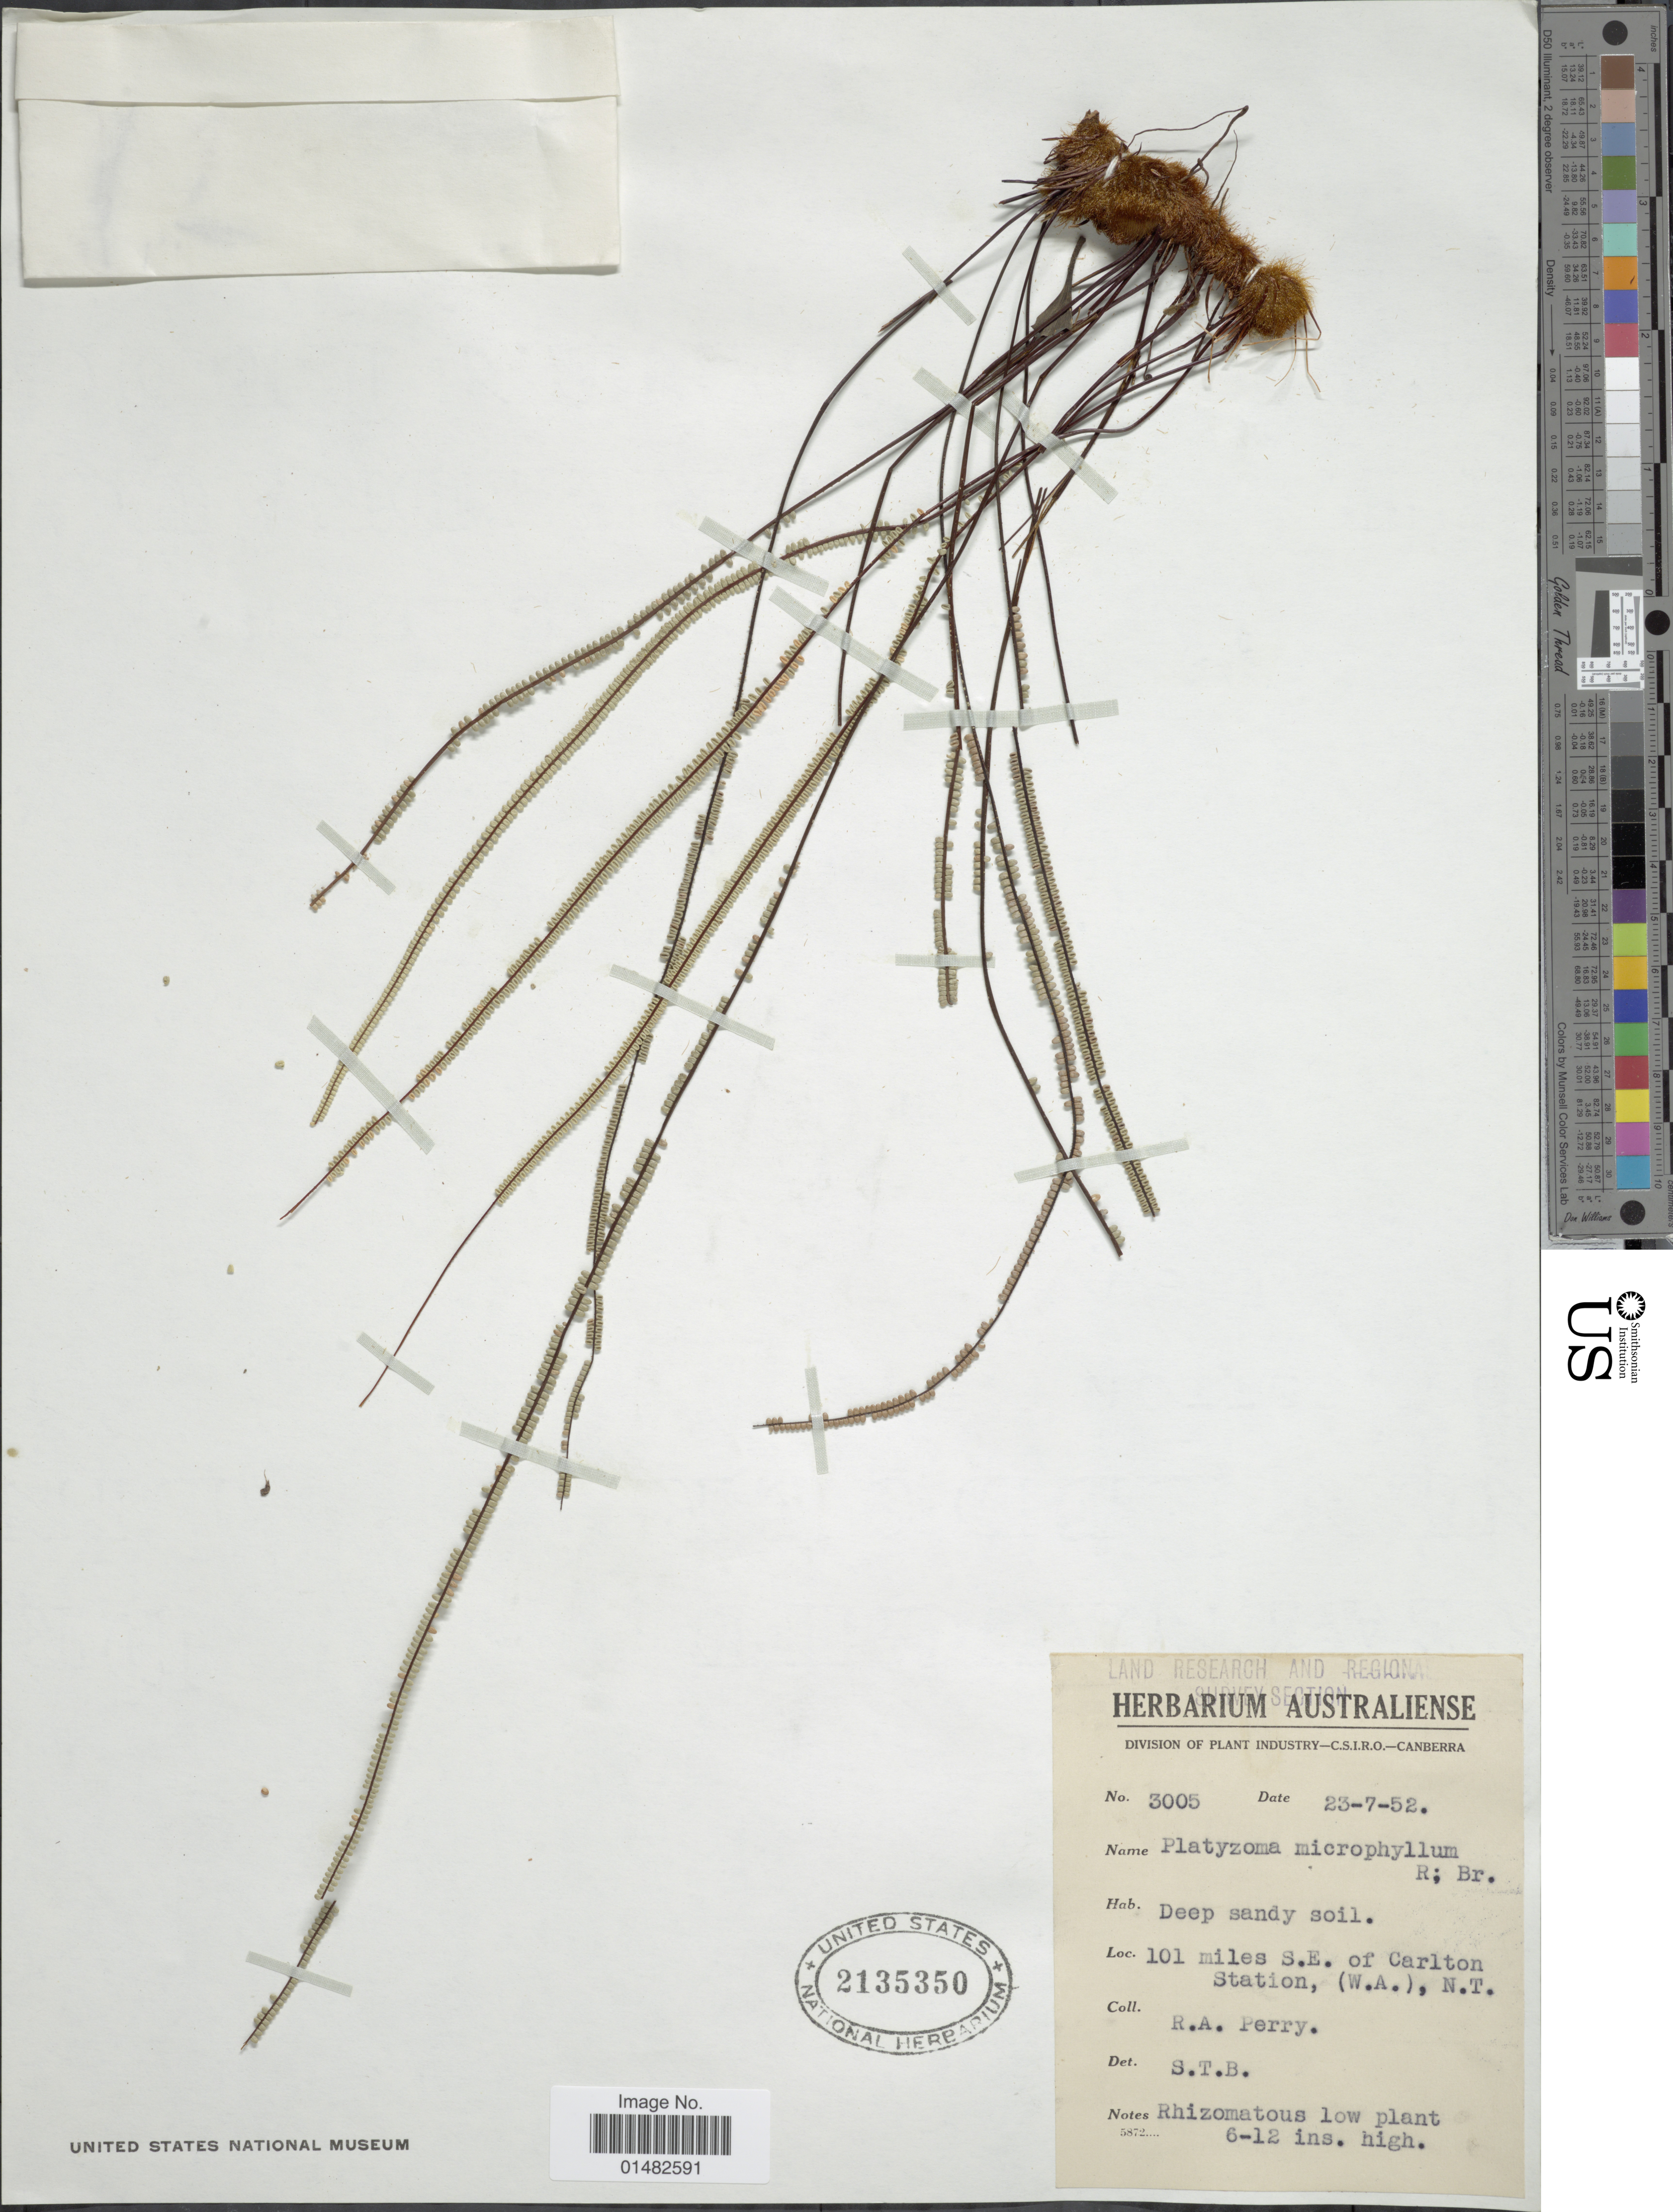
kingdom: Plantae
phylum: Tracheophyta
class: Polypodiopsida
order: Polypodiales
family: Pteridaceae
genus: Pteris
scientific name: Pteris platyzomopsis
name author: Christenh. & H. Schneid.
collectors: R. Perry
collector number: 3005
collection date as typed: Transcribed d/m/y: 23/7/52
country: Australia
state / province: Northern Territory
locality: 101 miles S.E of Carlton Station (W.A.), N.T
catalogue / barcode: US 2135350